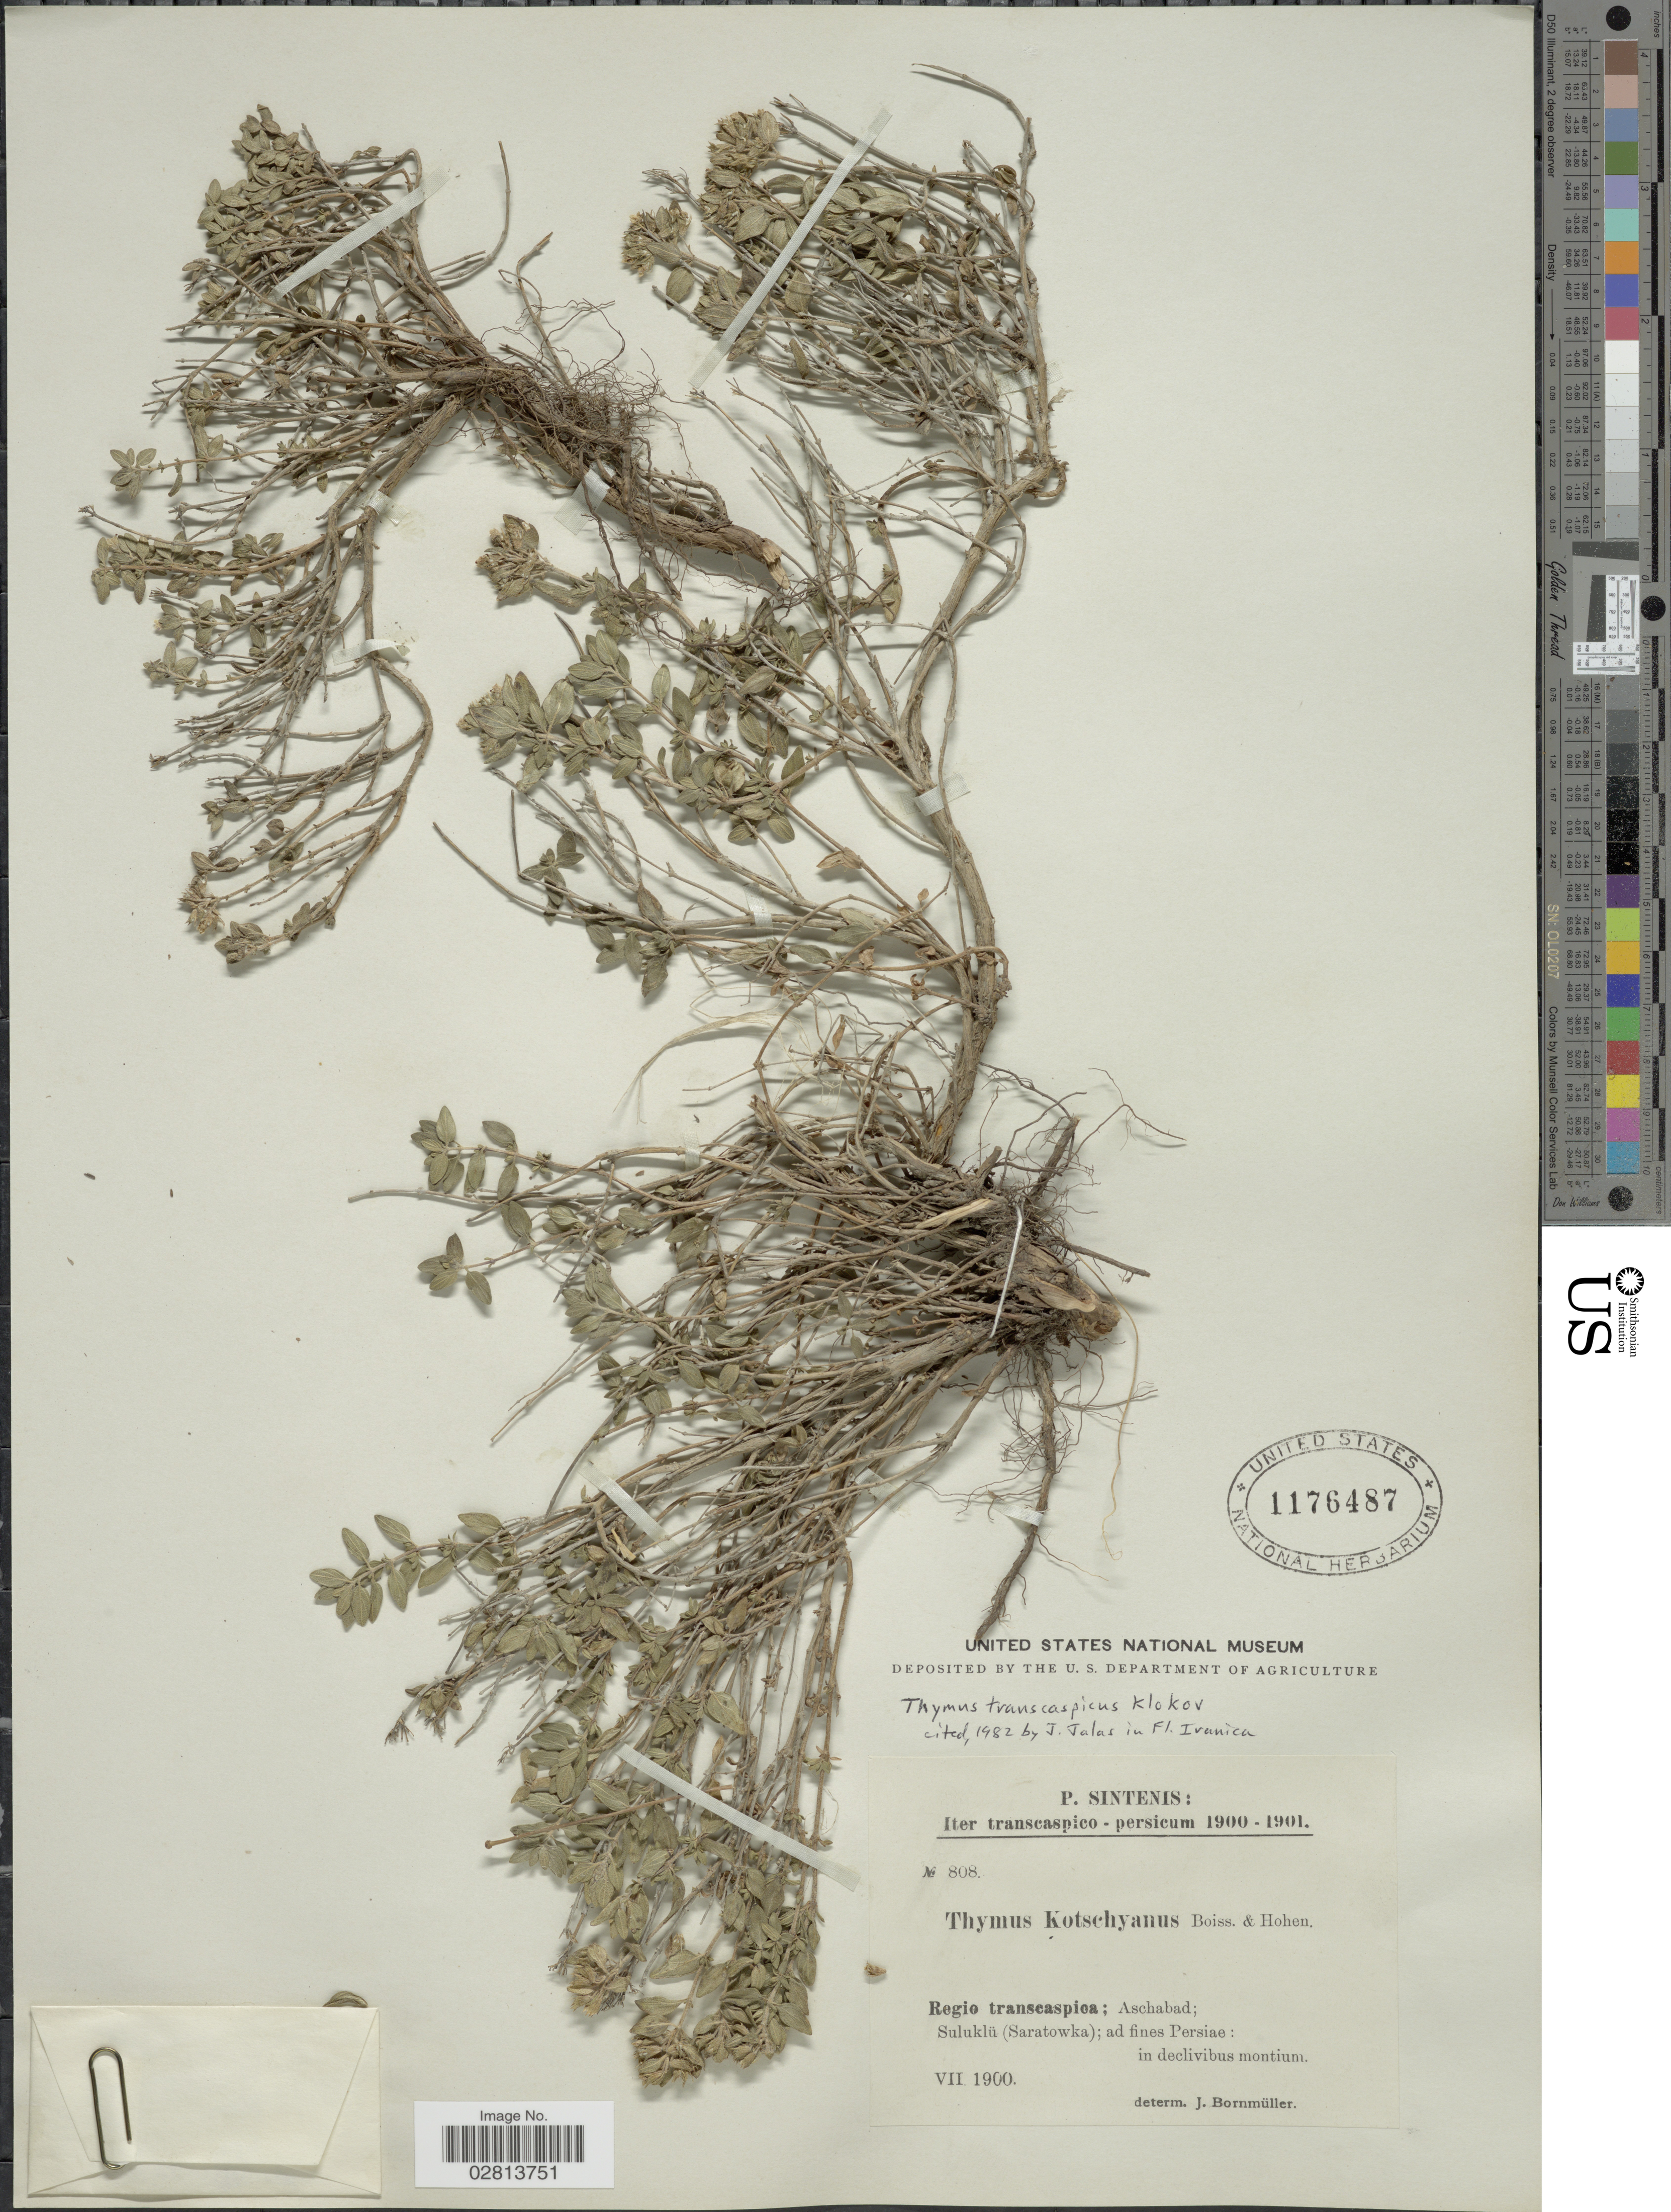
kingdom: Plantae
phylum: Tracheophyta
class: Magnoliopsida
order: Lamiales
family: Lamiaceae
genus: Thymus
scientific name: Thymus transcaspicus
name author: Klokov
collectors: P. Sintenis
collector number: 808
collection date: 1900-07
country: Turkey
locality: Iter transcaspico - persicum, Regio trancaspica; Aschabad; Suluklü (Saratowka); ad fines Persiae: in declivibus montium.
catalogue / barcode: US 1176487